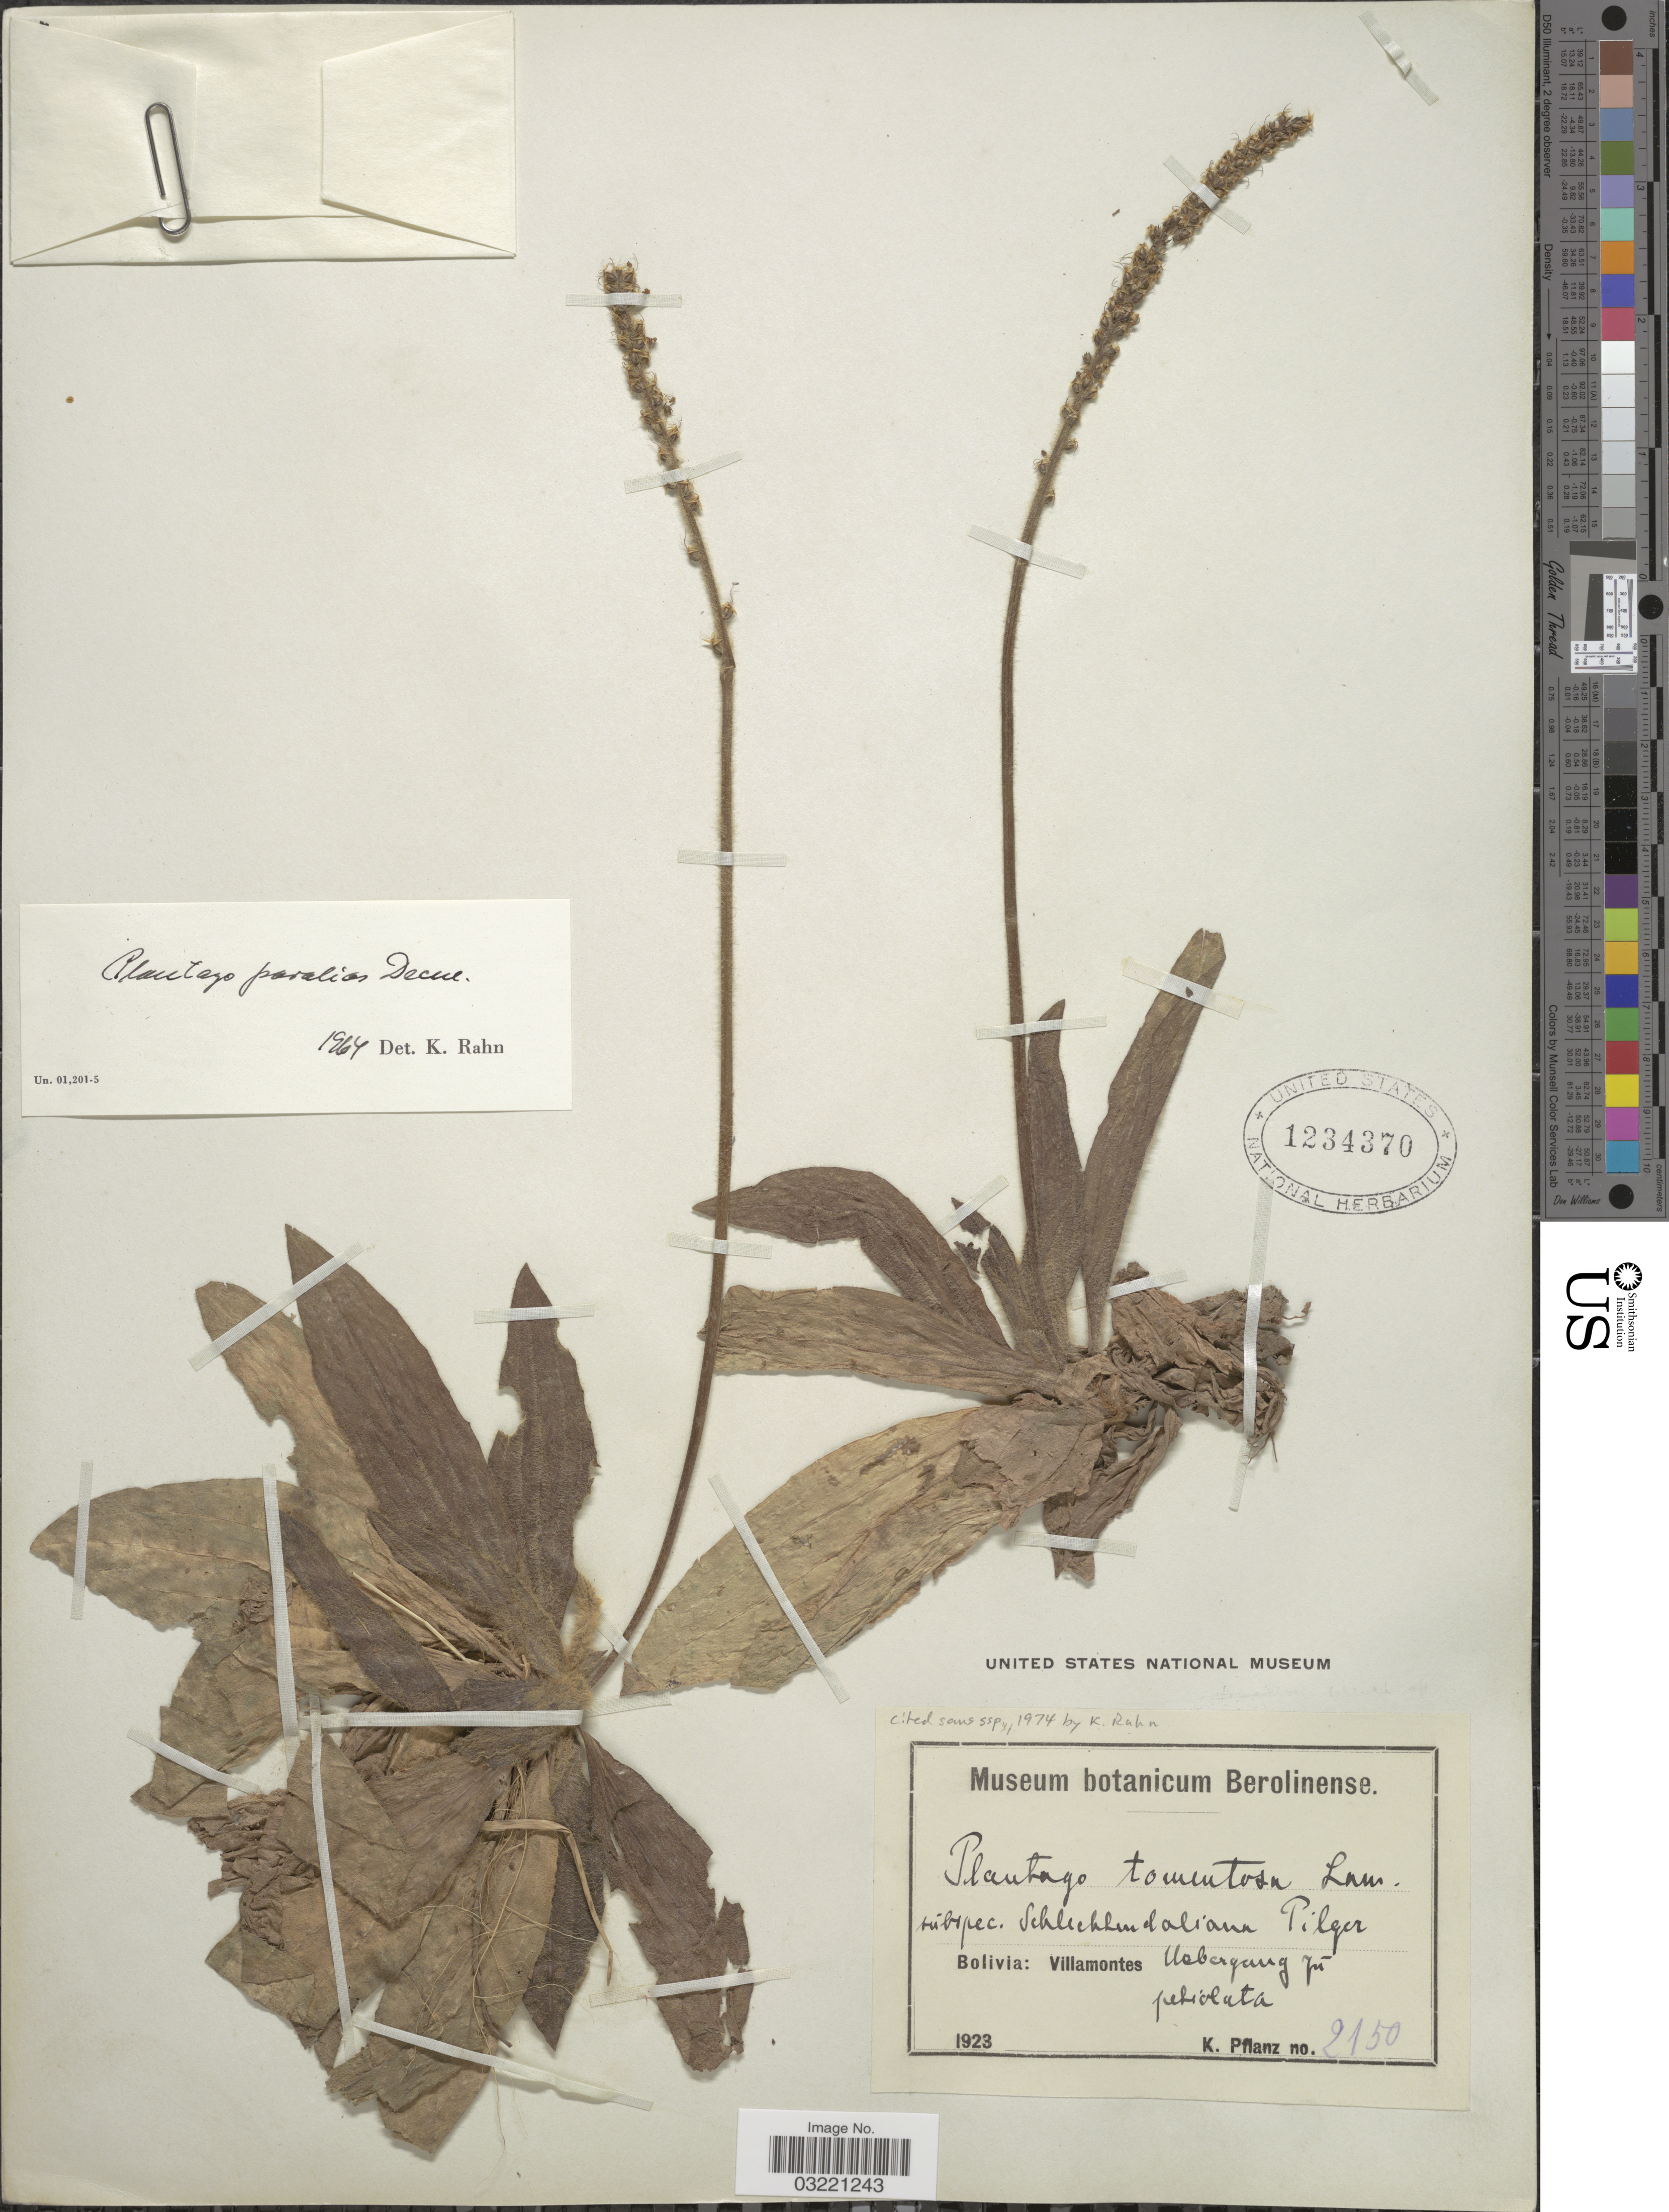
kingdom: Plantae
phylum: Tracheophyta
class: Magnoliopsida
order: Lamiales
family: Plantaginaceae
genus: Plantago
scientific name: Plantago tomentosa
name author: Lam.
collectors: K. Pflanz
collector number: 2150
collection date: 1923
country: Bolivia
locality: Villamontes.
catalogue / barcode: US 1234370